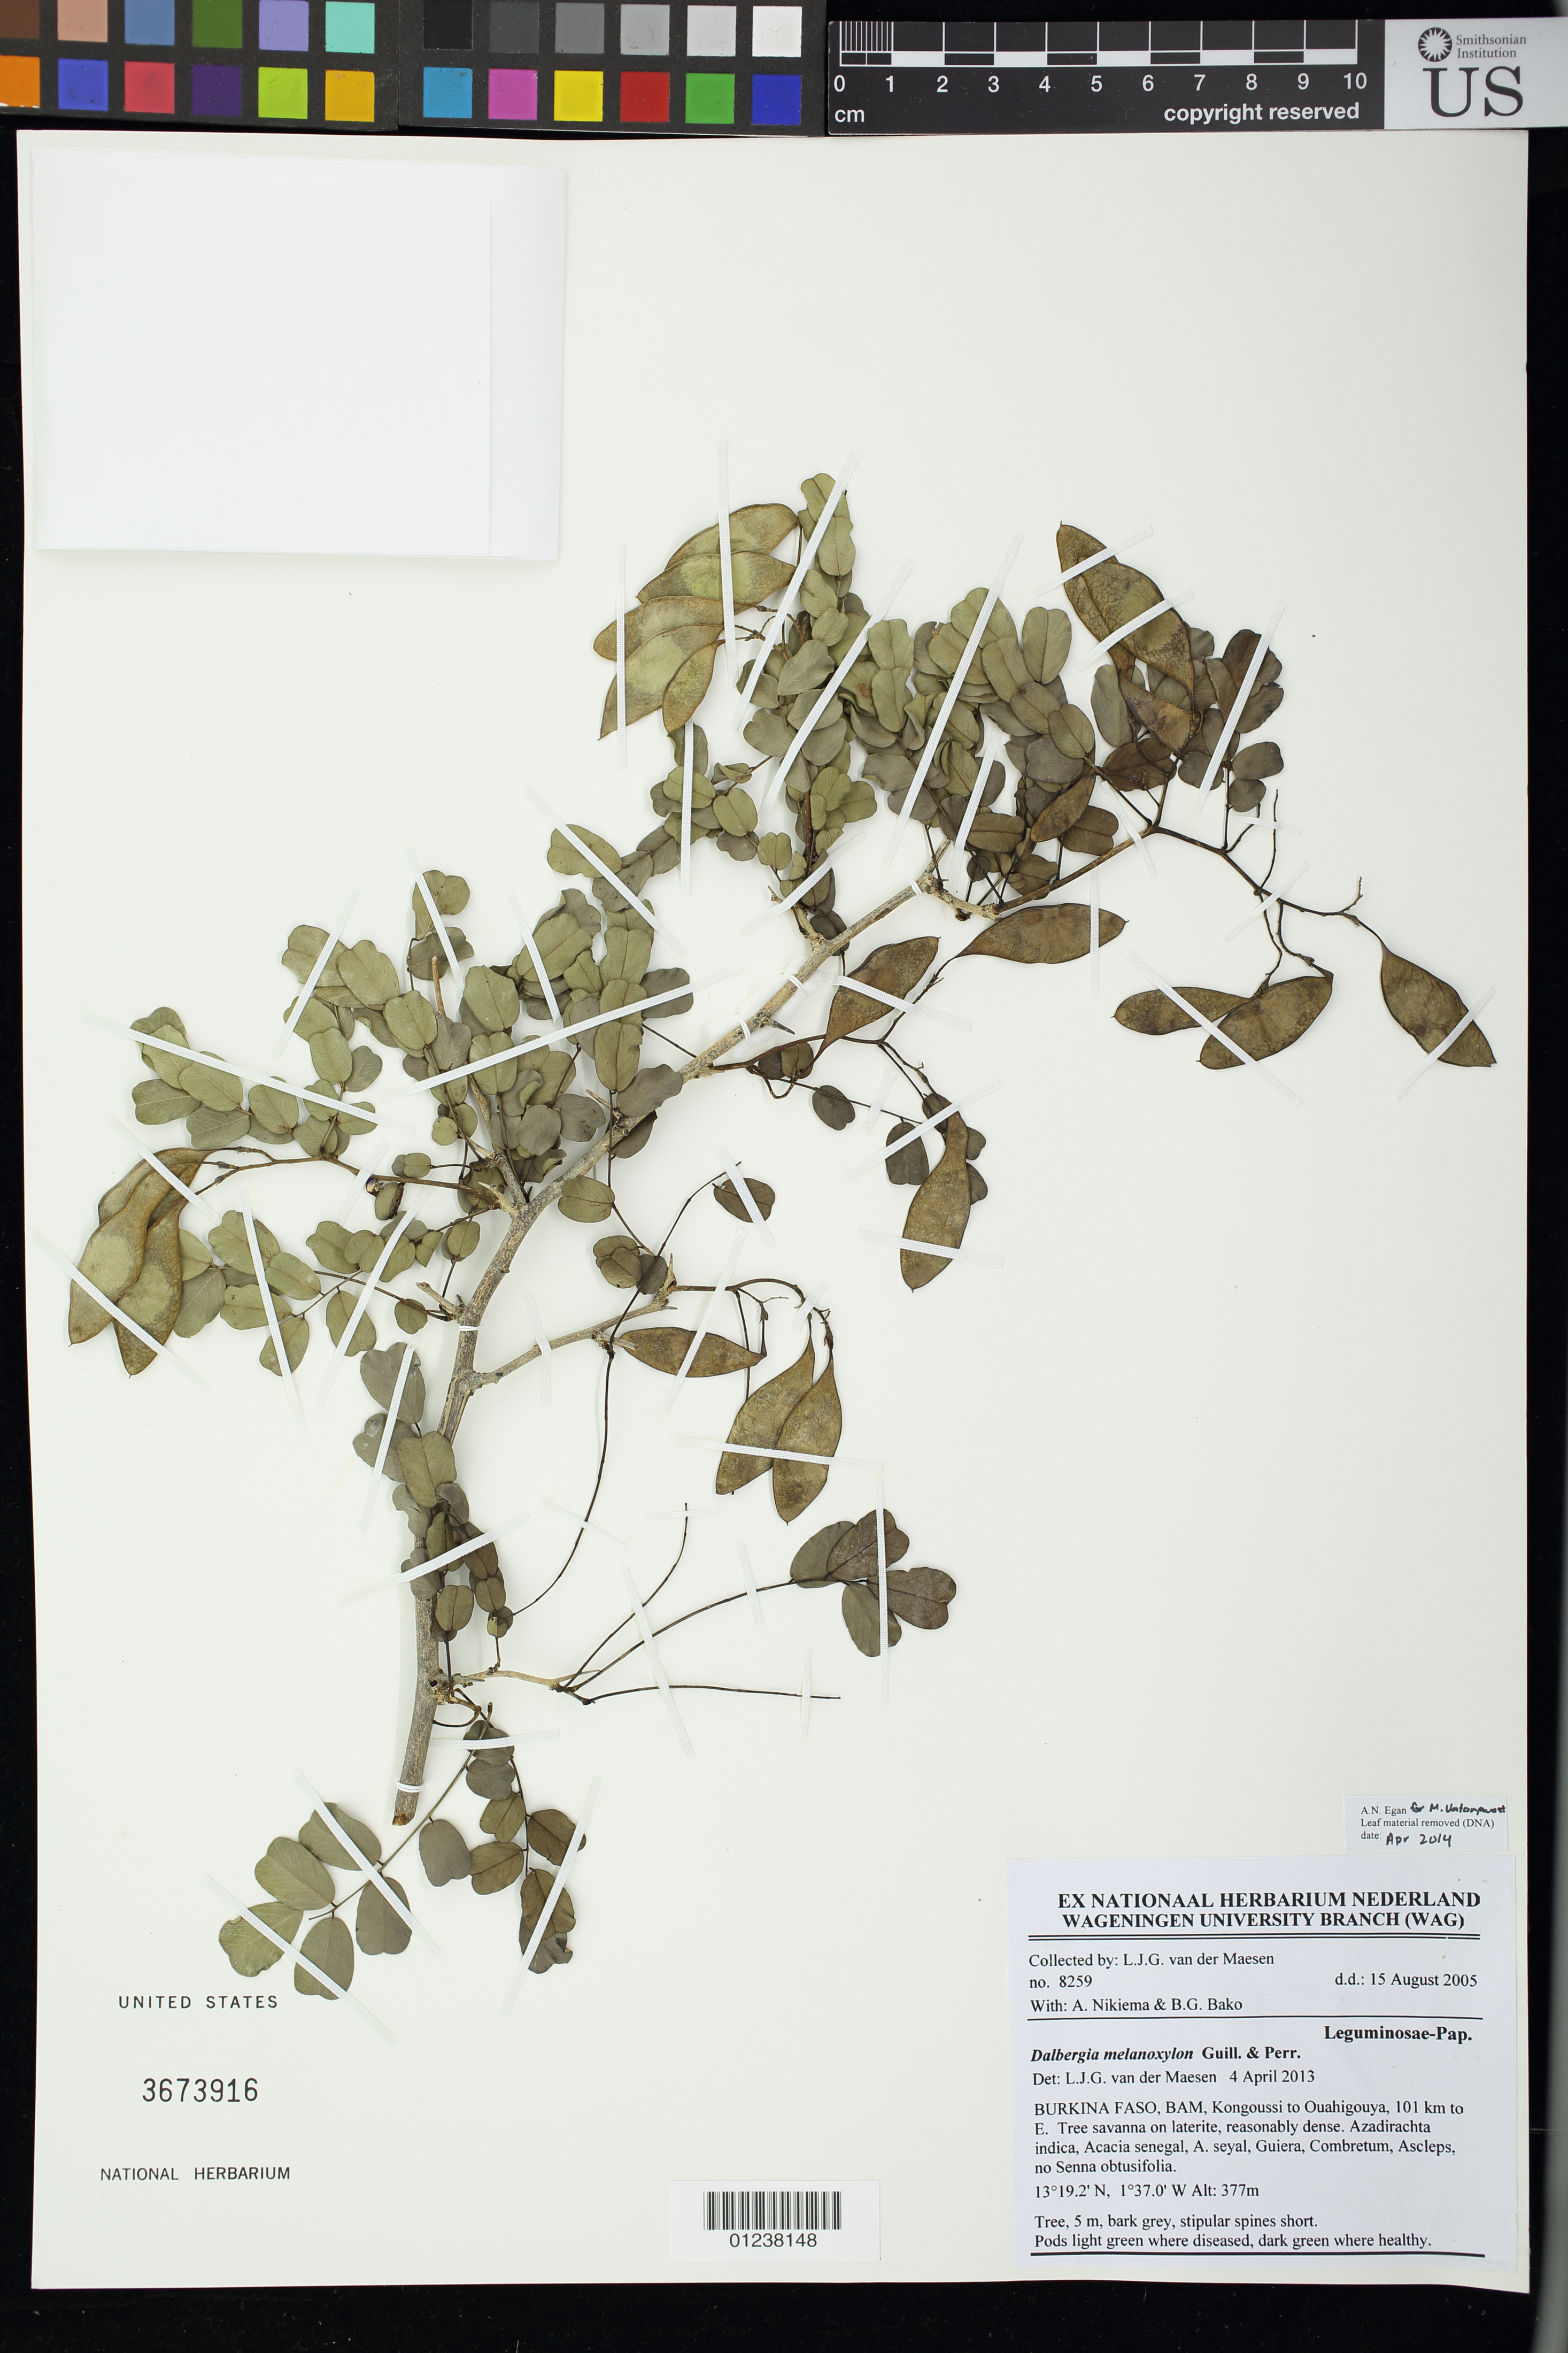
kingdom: Plantae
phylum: Tracheophyta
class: Magnoliopsida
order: Fabales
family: Fabaceae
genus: Dalbergia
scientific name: Dalbergia melanoxylon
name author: Guill. & Perr.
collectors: L. van der Maesen, A. Nikiema & B. Bako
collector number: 8259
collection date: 2005-08-15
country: Burkina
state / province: Centre-Nord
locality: Bam, Kongoussi to Ouahigouya, 101 km to E. Tree savanna on laterite, reasonably dense. Azadirachta indica, Acacia senegal, A. seyal, Guiera, Combretum, Ascleps, no Senna obtusifolia.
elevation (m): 377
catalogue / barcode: US 3673916